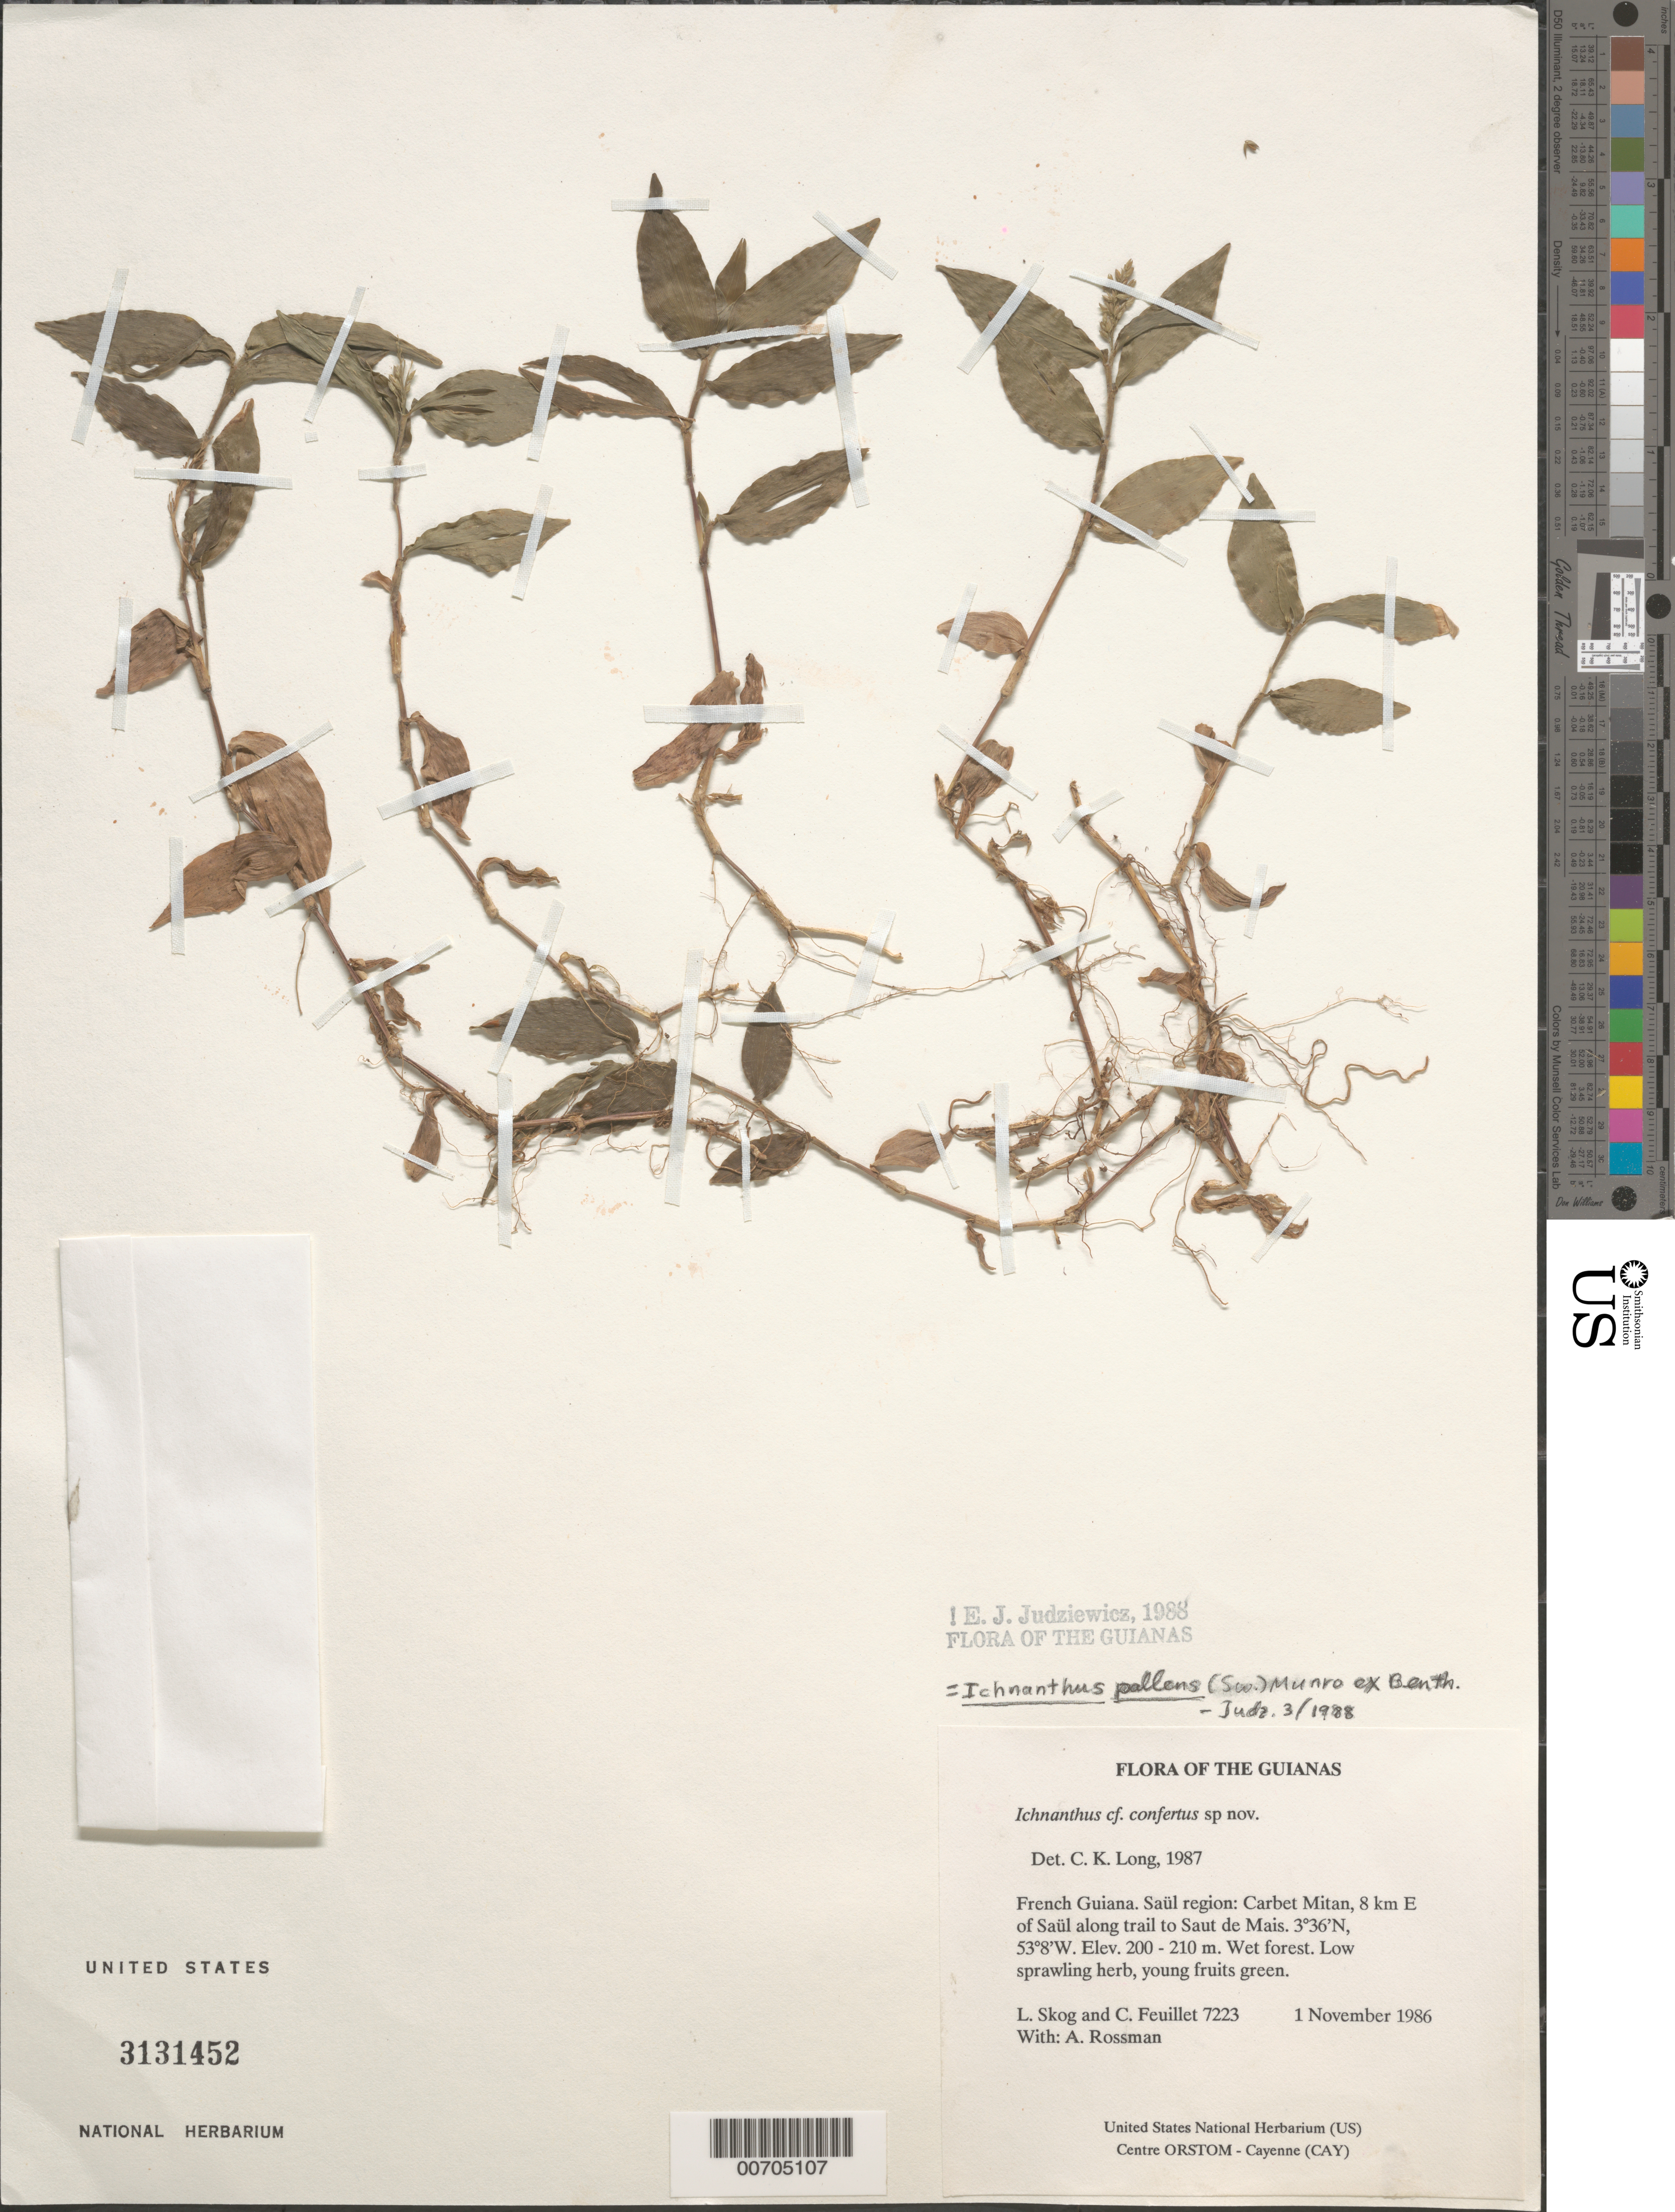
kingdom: Plantae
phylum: Tracheophyta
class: Liliopsida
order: Poales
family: Poaceae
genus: Ichnanthus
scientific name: Ichnanthus pallens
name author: (Sw.) Munro ex Benth.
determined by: Judziewicz, E. J.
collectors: L. E. Skog, C. Feuillet & A. Rossman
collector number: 7223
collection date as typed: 1 November 1986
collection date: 1986-11-01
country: French Guiana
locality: Carbet Mitan, 8 km E of Saül along trail to Saut de Mais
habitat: Wet forest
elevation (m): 200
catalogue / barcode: US 3131452